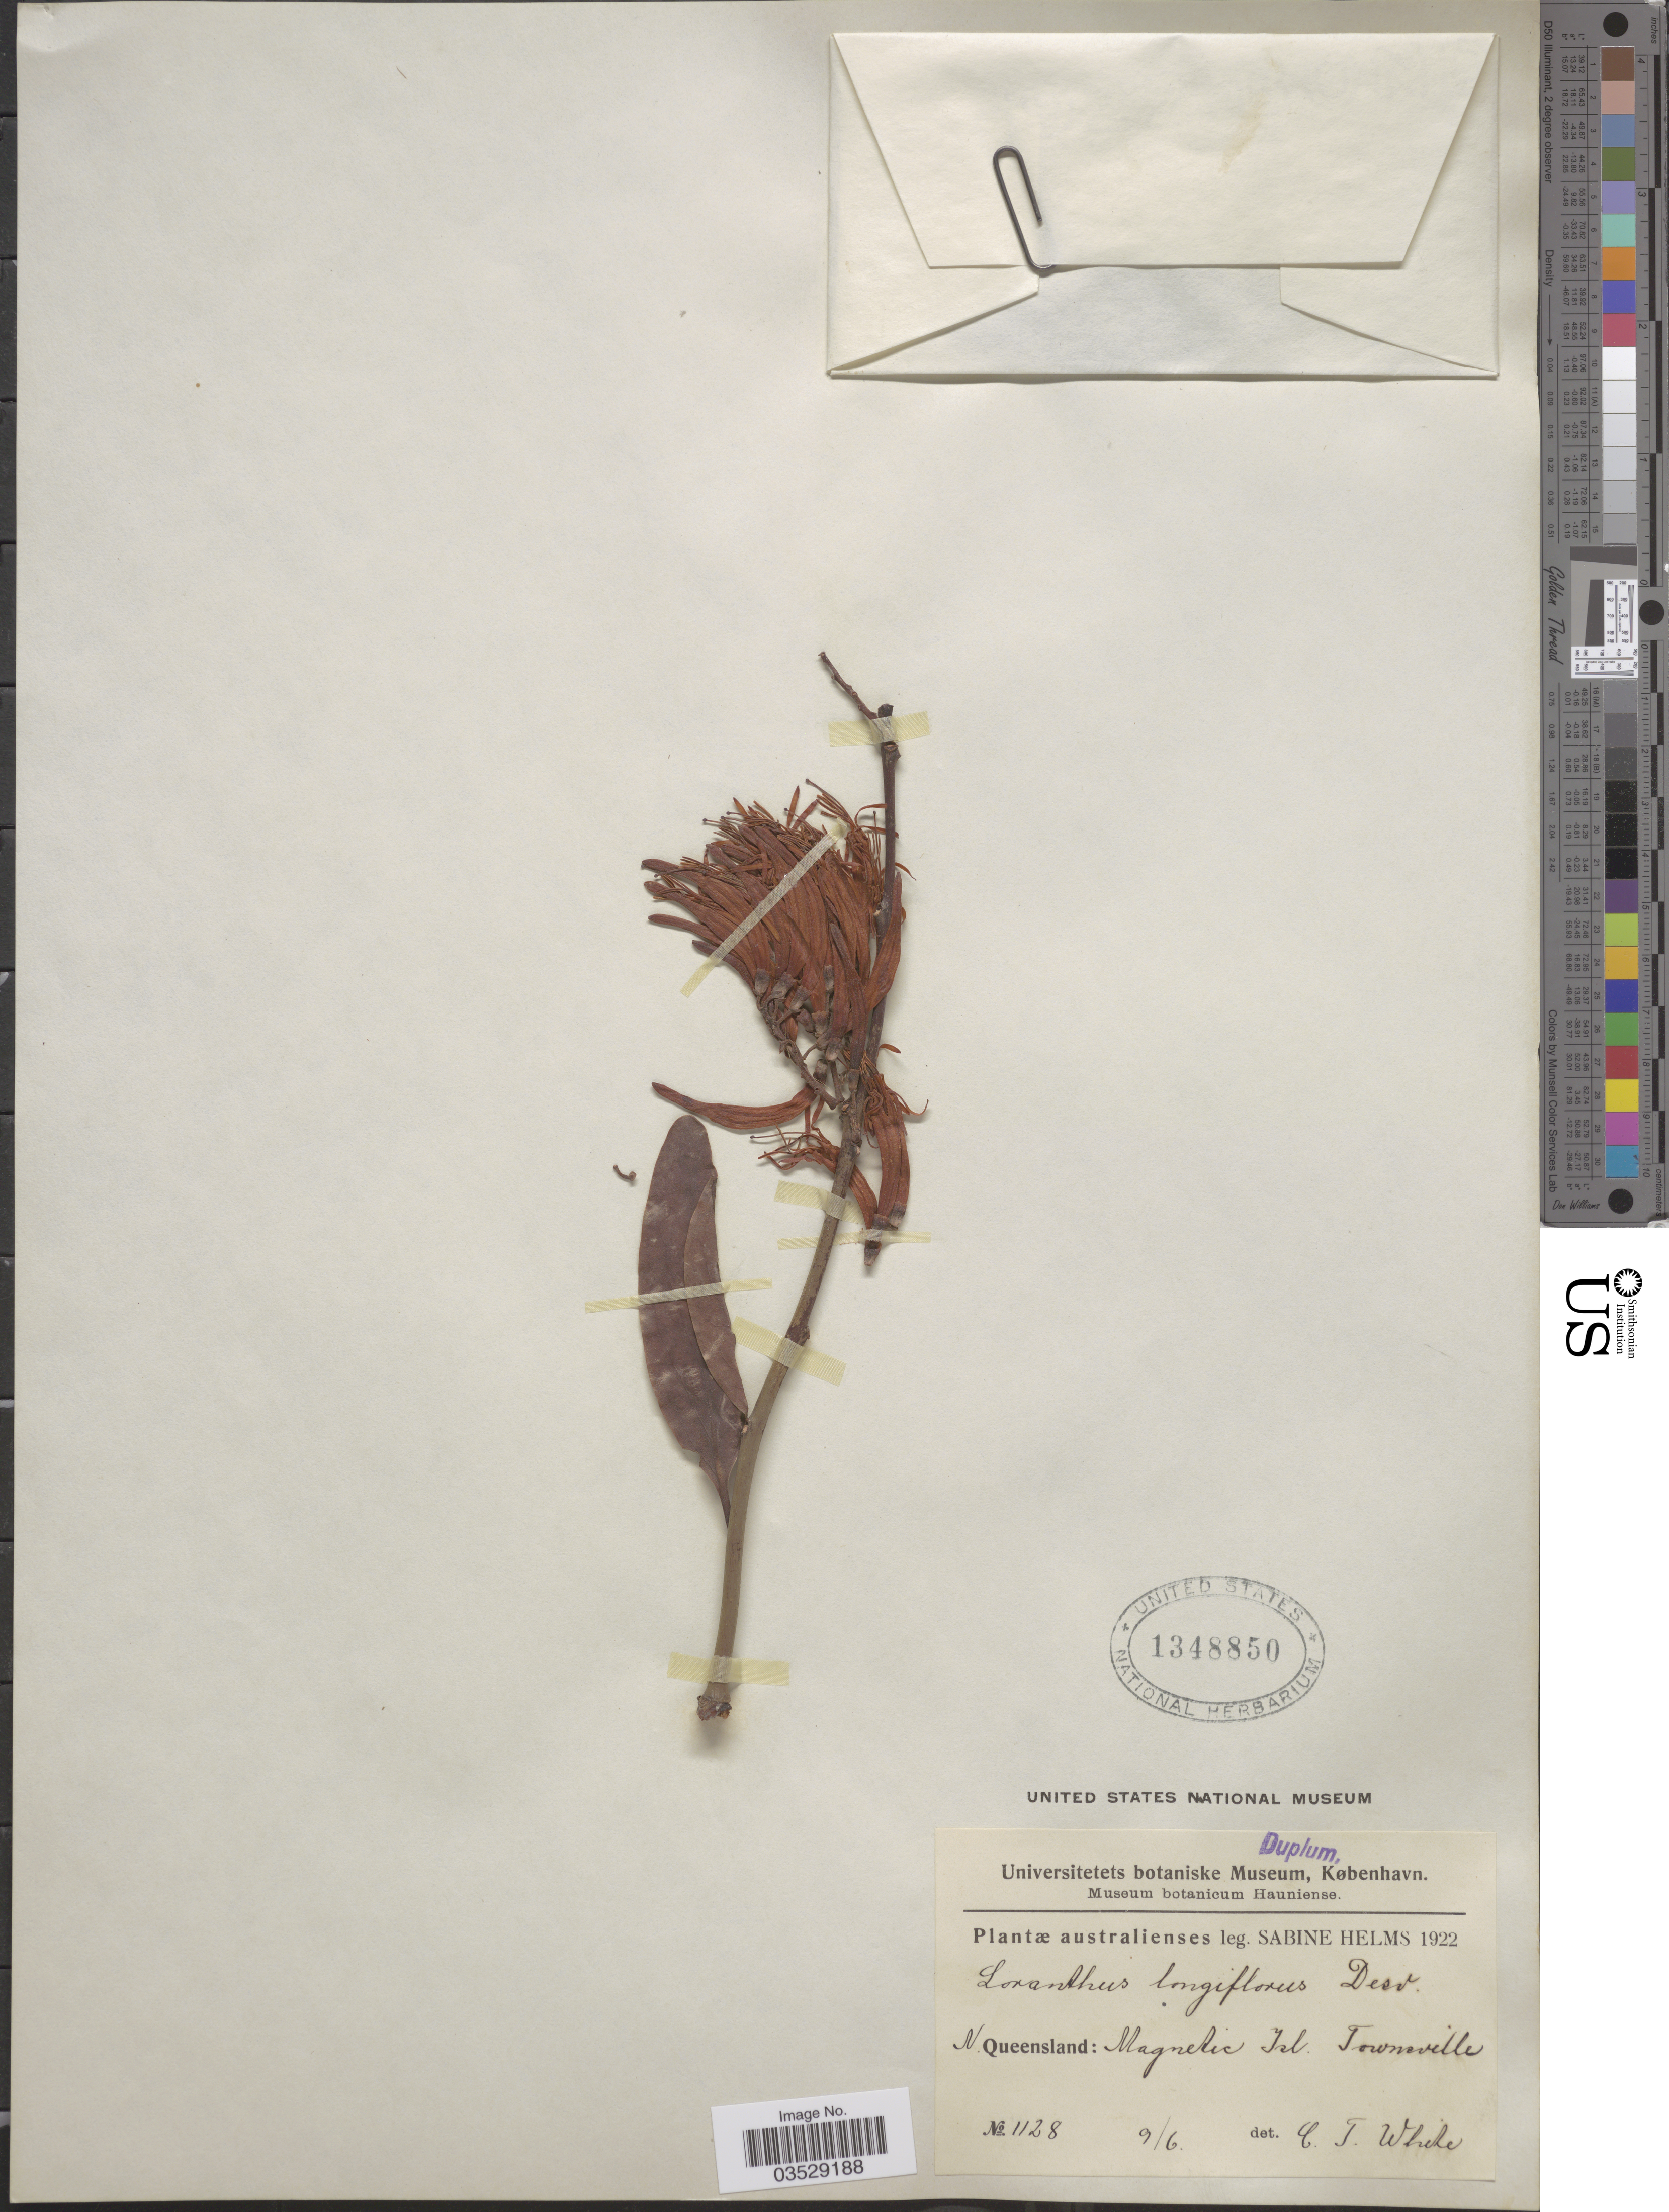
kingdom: Plantae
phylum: Tracheophyta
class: Magnoliopsida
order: Santalales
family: Loranthaceae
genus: Dendrophthoe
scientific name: Dendrophthoe falcata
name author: (L. f.) Ettingsh.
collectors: S. Helms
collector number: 1128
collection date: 1922-06-09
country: Australia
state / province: Queensland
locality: N. Queensland: Magnetic Isl. Townsville.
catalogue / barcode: US 1348850